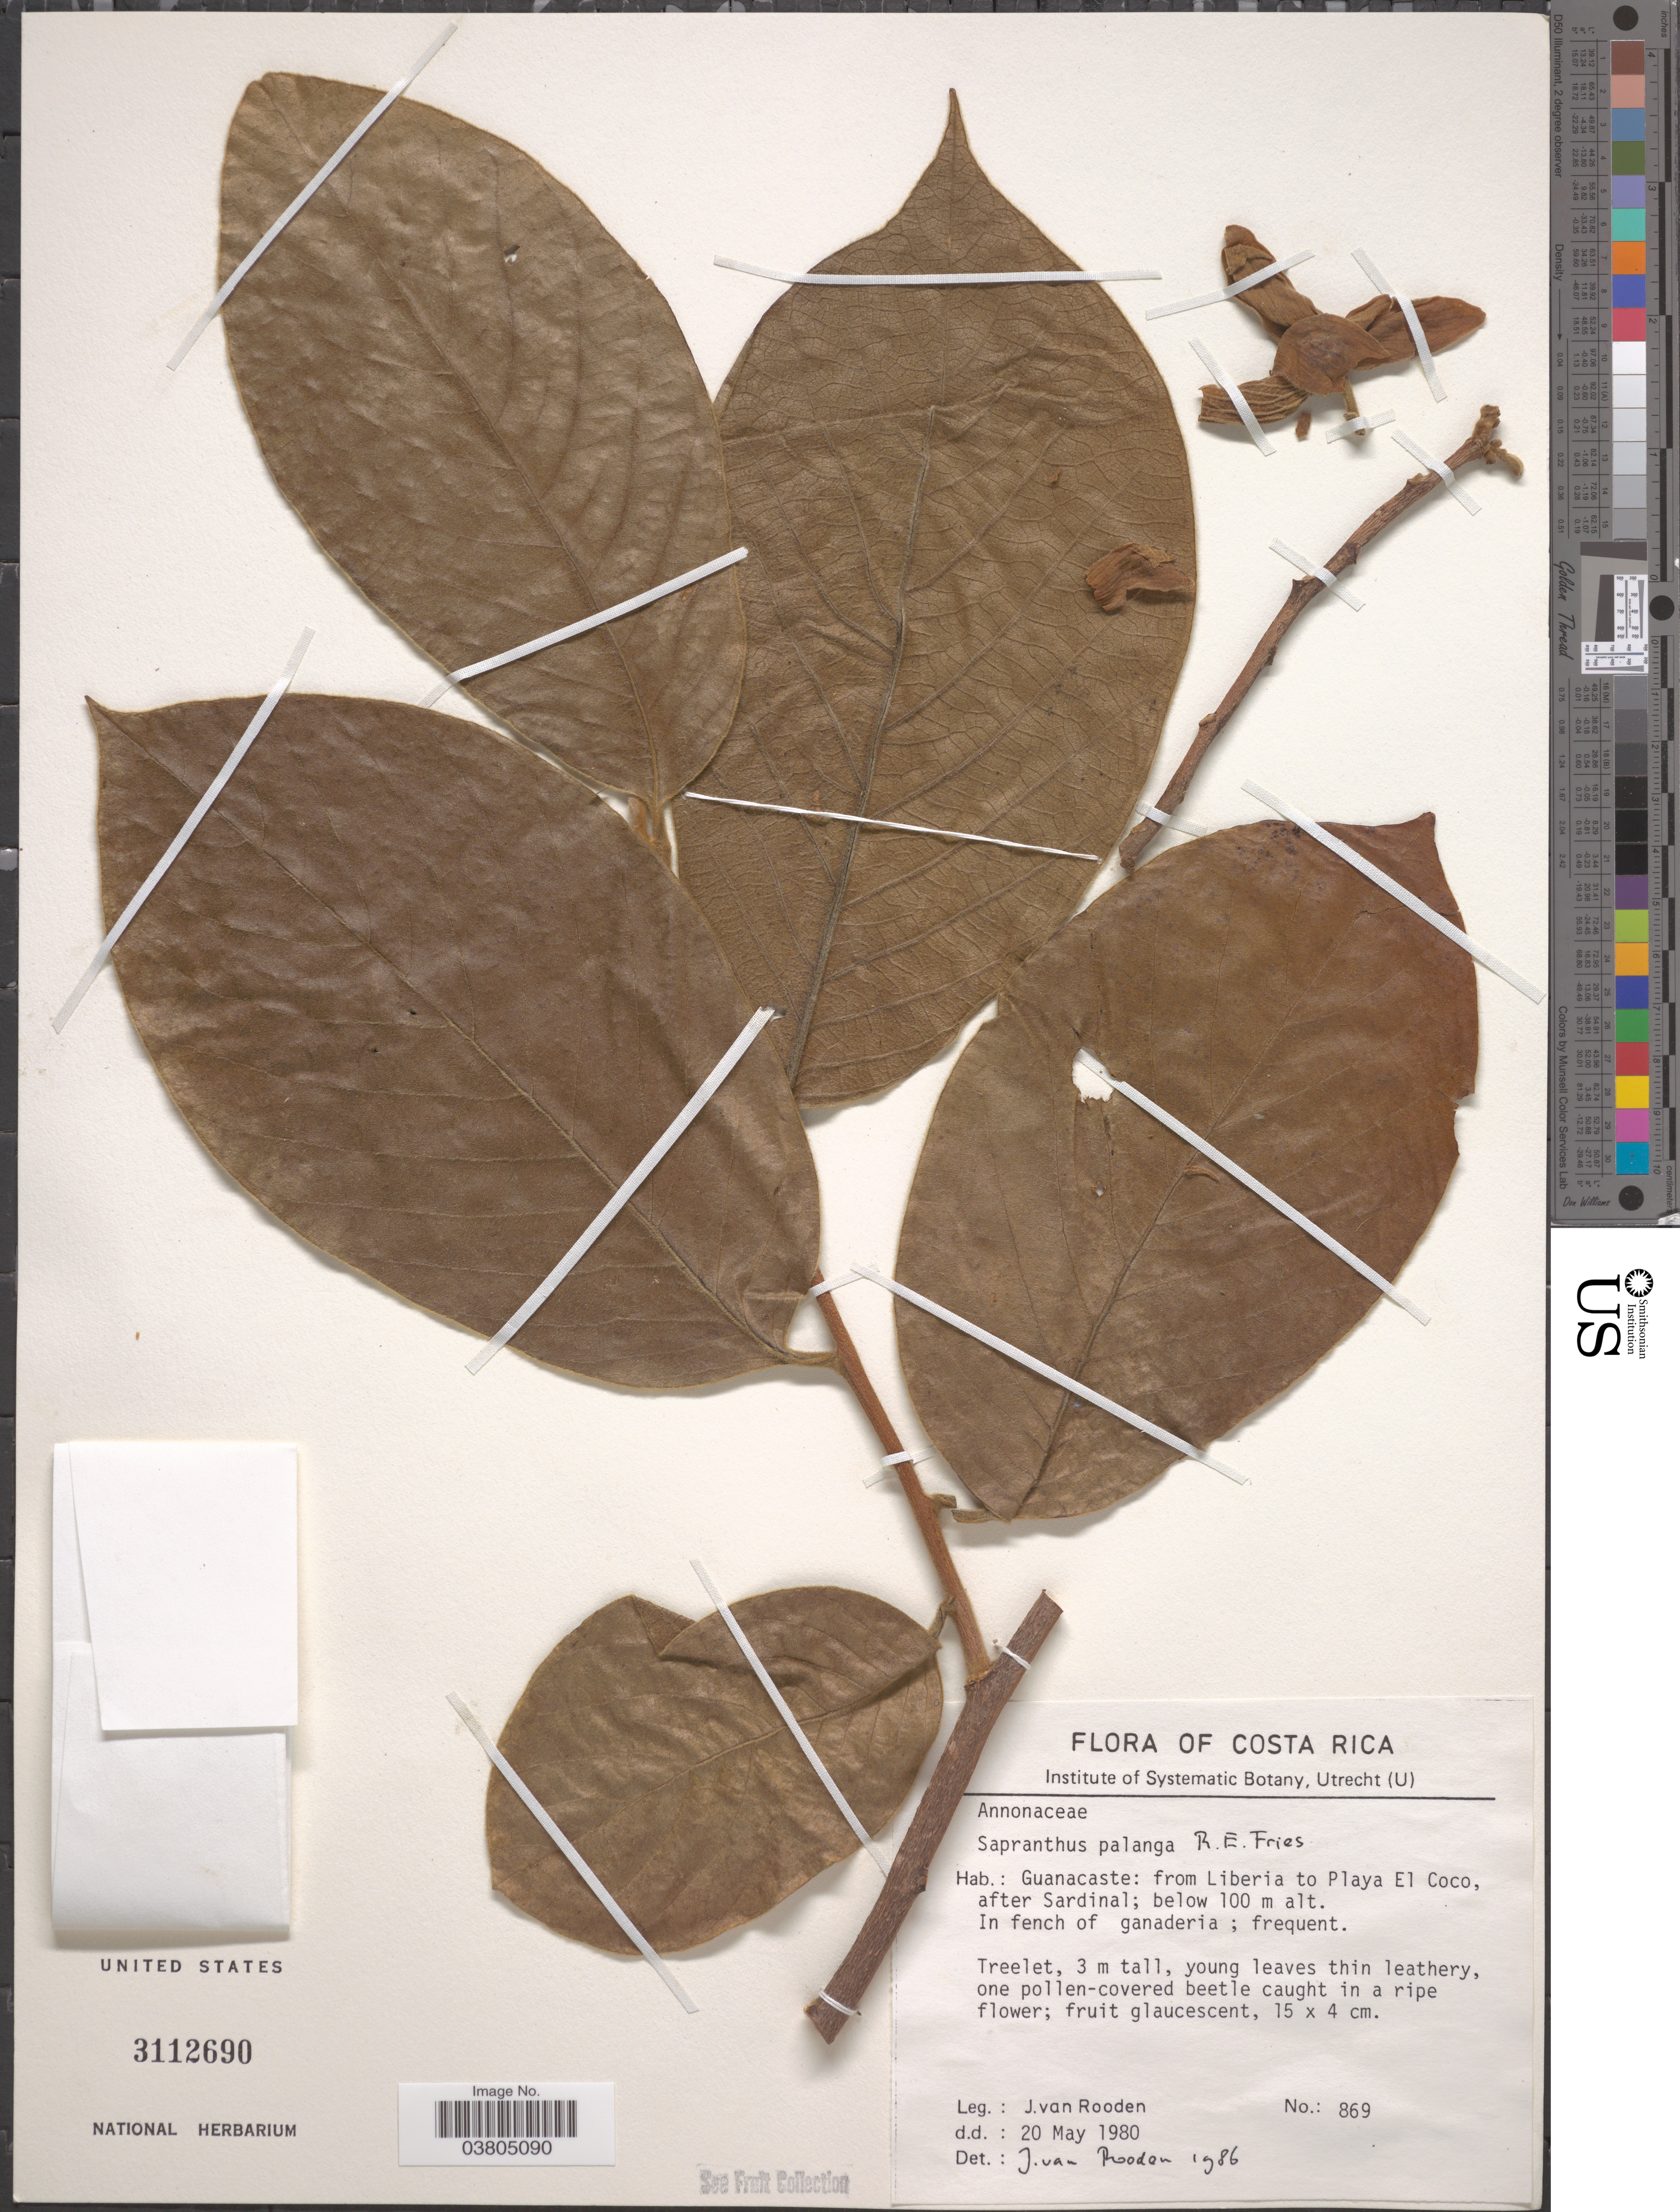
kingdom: Plantae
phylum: Tracheophyta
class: Magnoliopsida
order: Magnoliales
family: Annonaceae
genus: Sapranthus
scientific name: Sapranthus palanga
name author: R.E. Fr.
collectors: J. Van Rooden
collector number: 869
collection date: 1980-05-20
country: Costa Rica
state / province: Guanacaste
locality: From Liberia to Playa El Coco, after Sardinal. In fench of ganaderia.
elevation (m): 100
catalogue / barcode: US 3112690